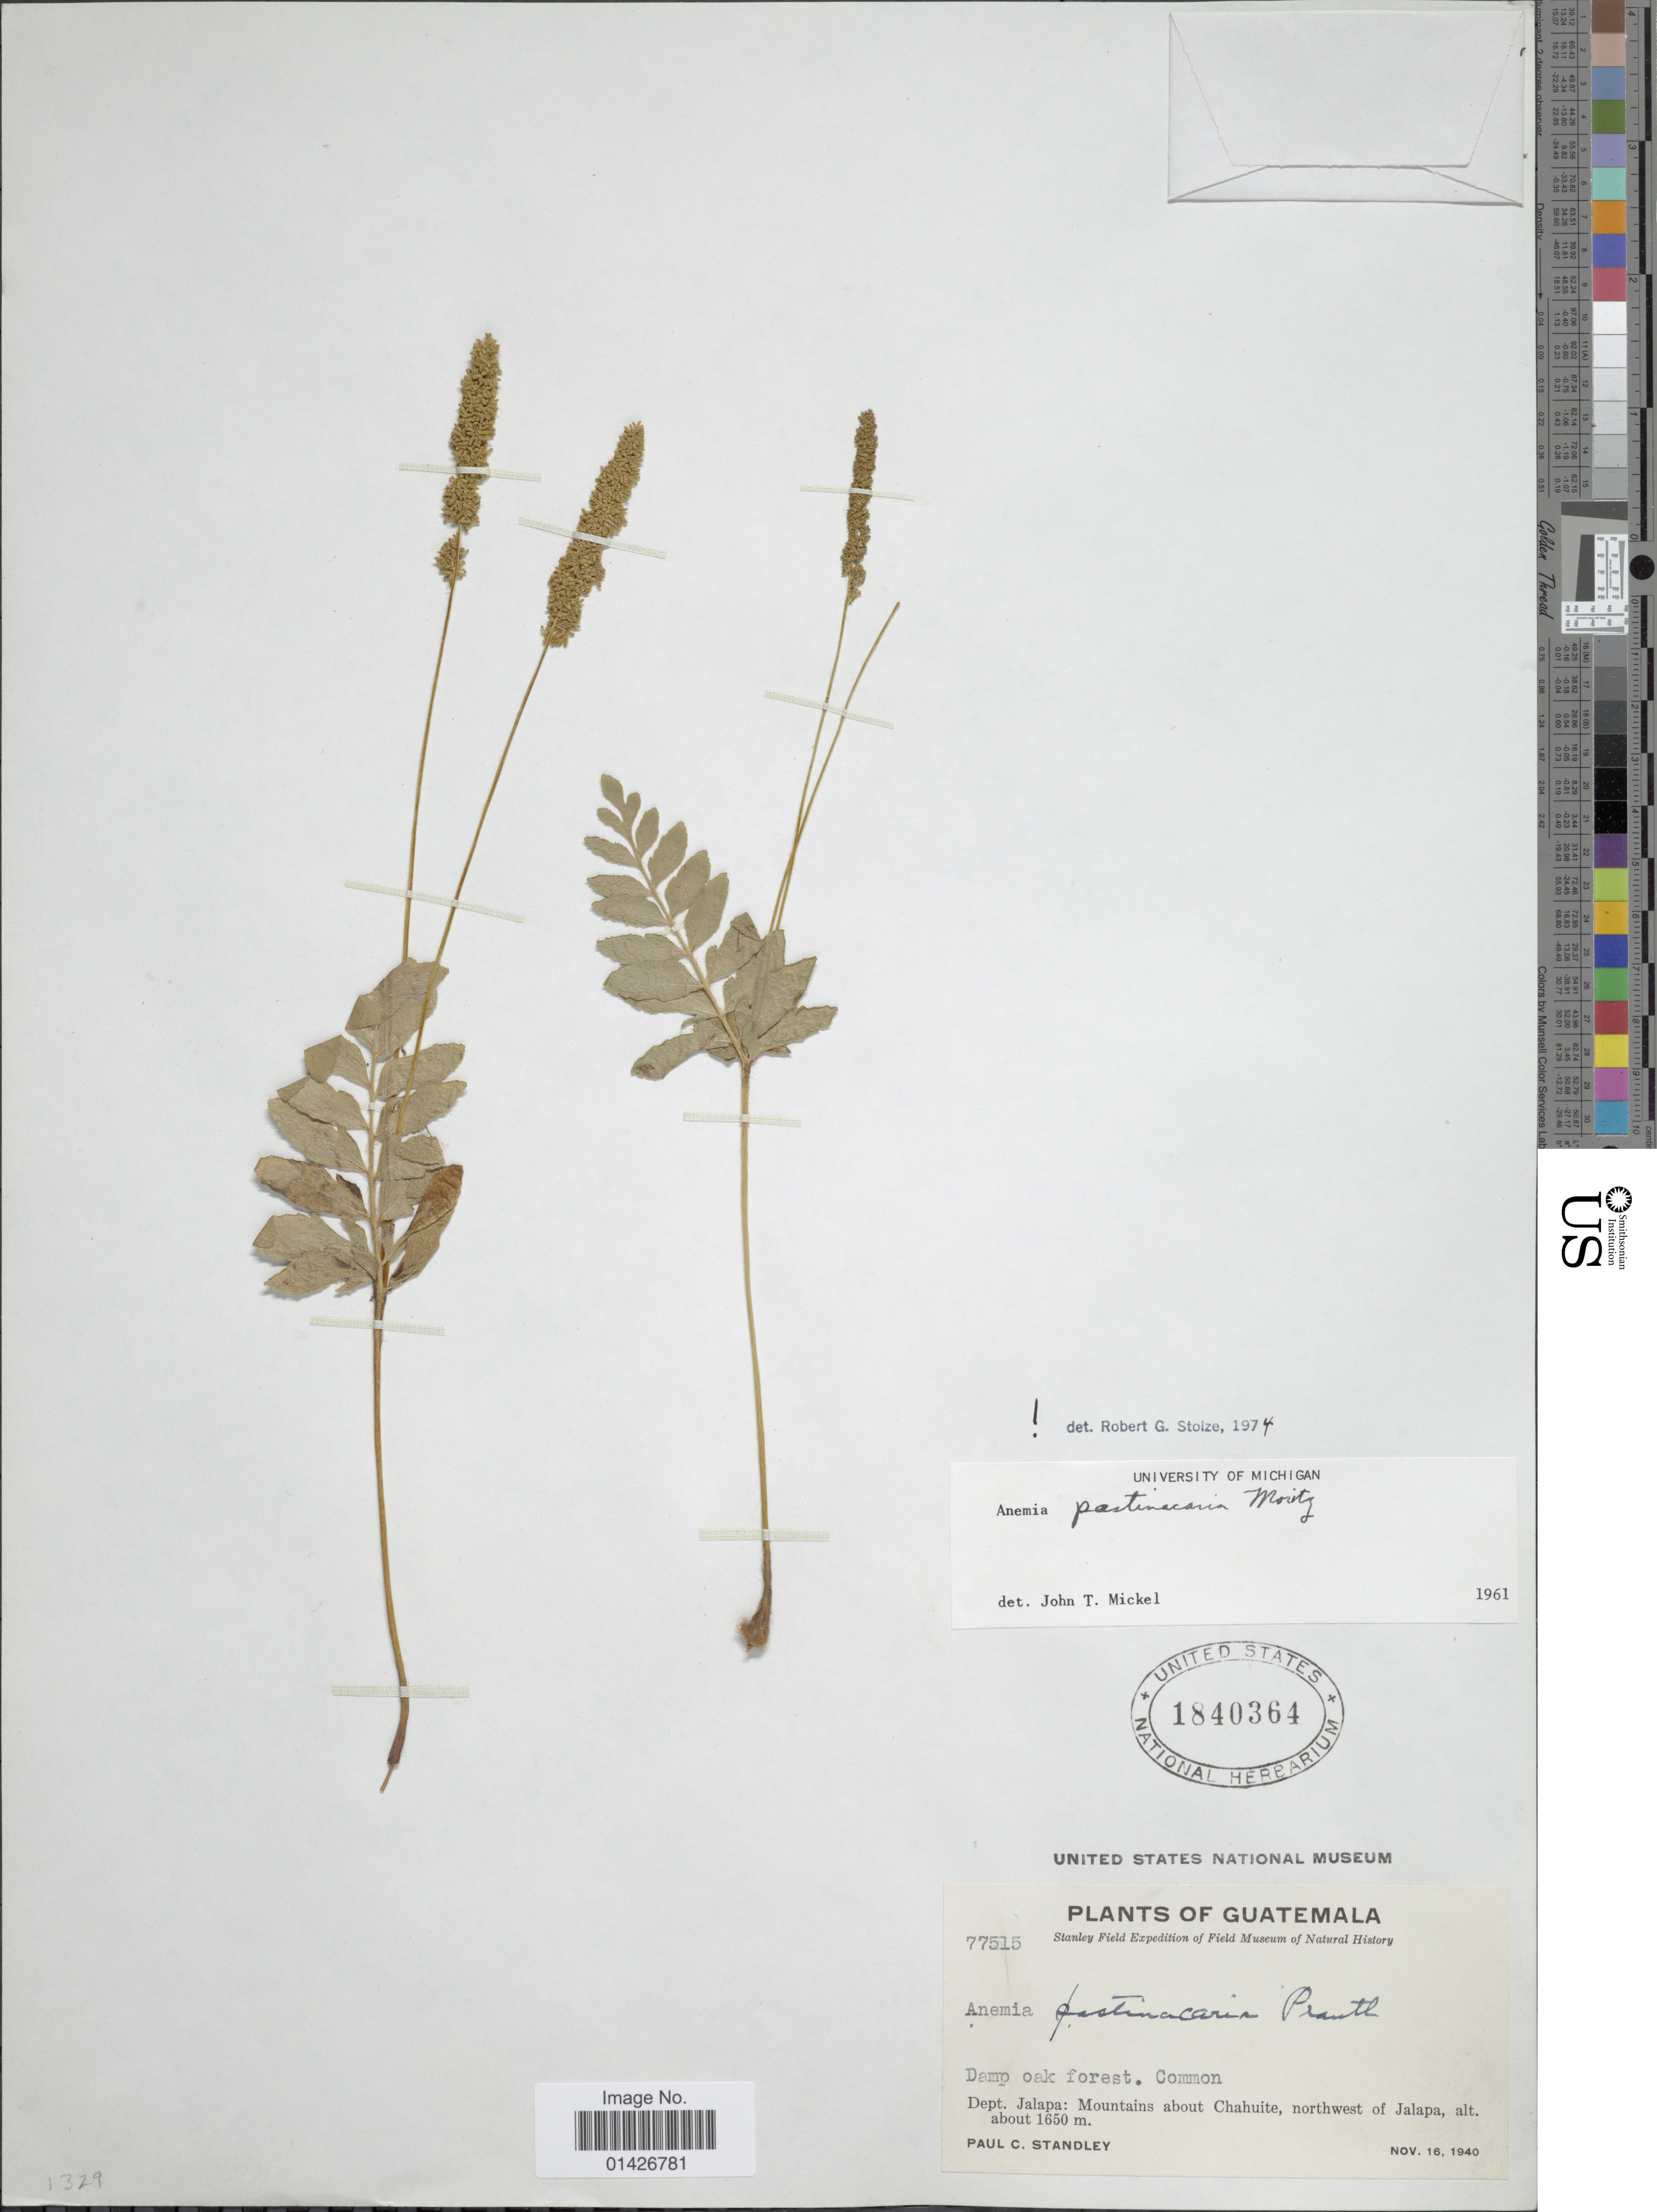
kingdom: Plantae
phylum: Tracheophyta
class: Polypodiopsida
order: Schizaeales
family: Anemiaceae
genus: Anemia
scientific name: Anemia pastinacaria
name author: Moritz ex Prantl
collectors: P. C. Standley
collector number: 77515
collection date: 1940-11-16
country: Guatemala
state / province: Jalapa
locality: Dept. Jalapa: Mountains about Chahuite, northwest of Jalapa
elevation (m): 1650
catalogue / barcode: US 1840364